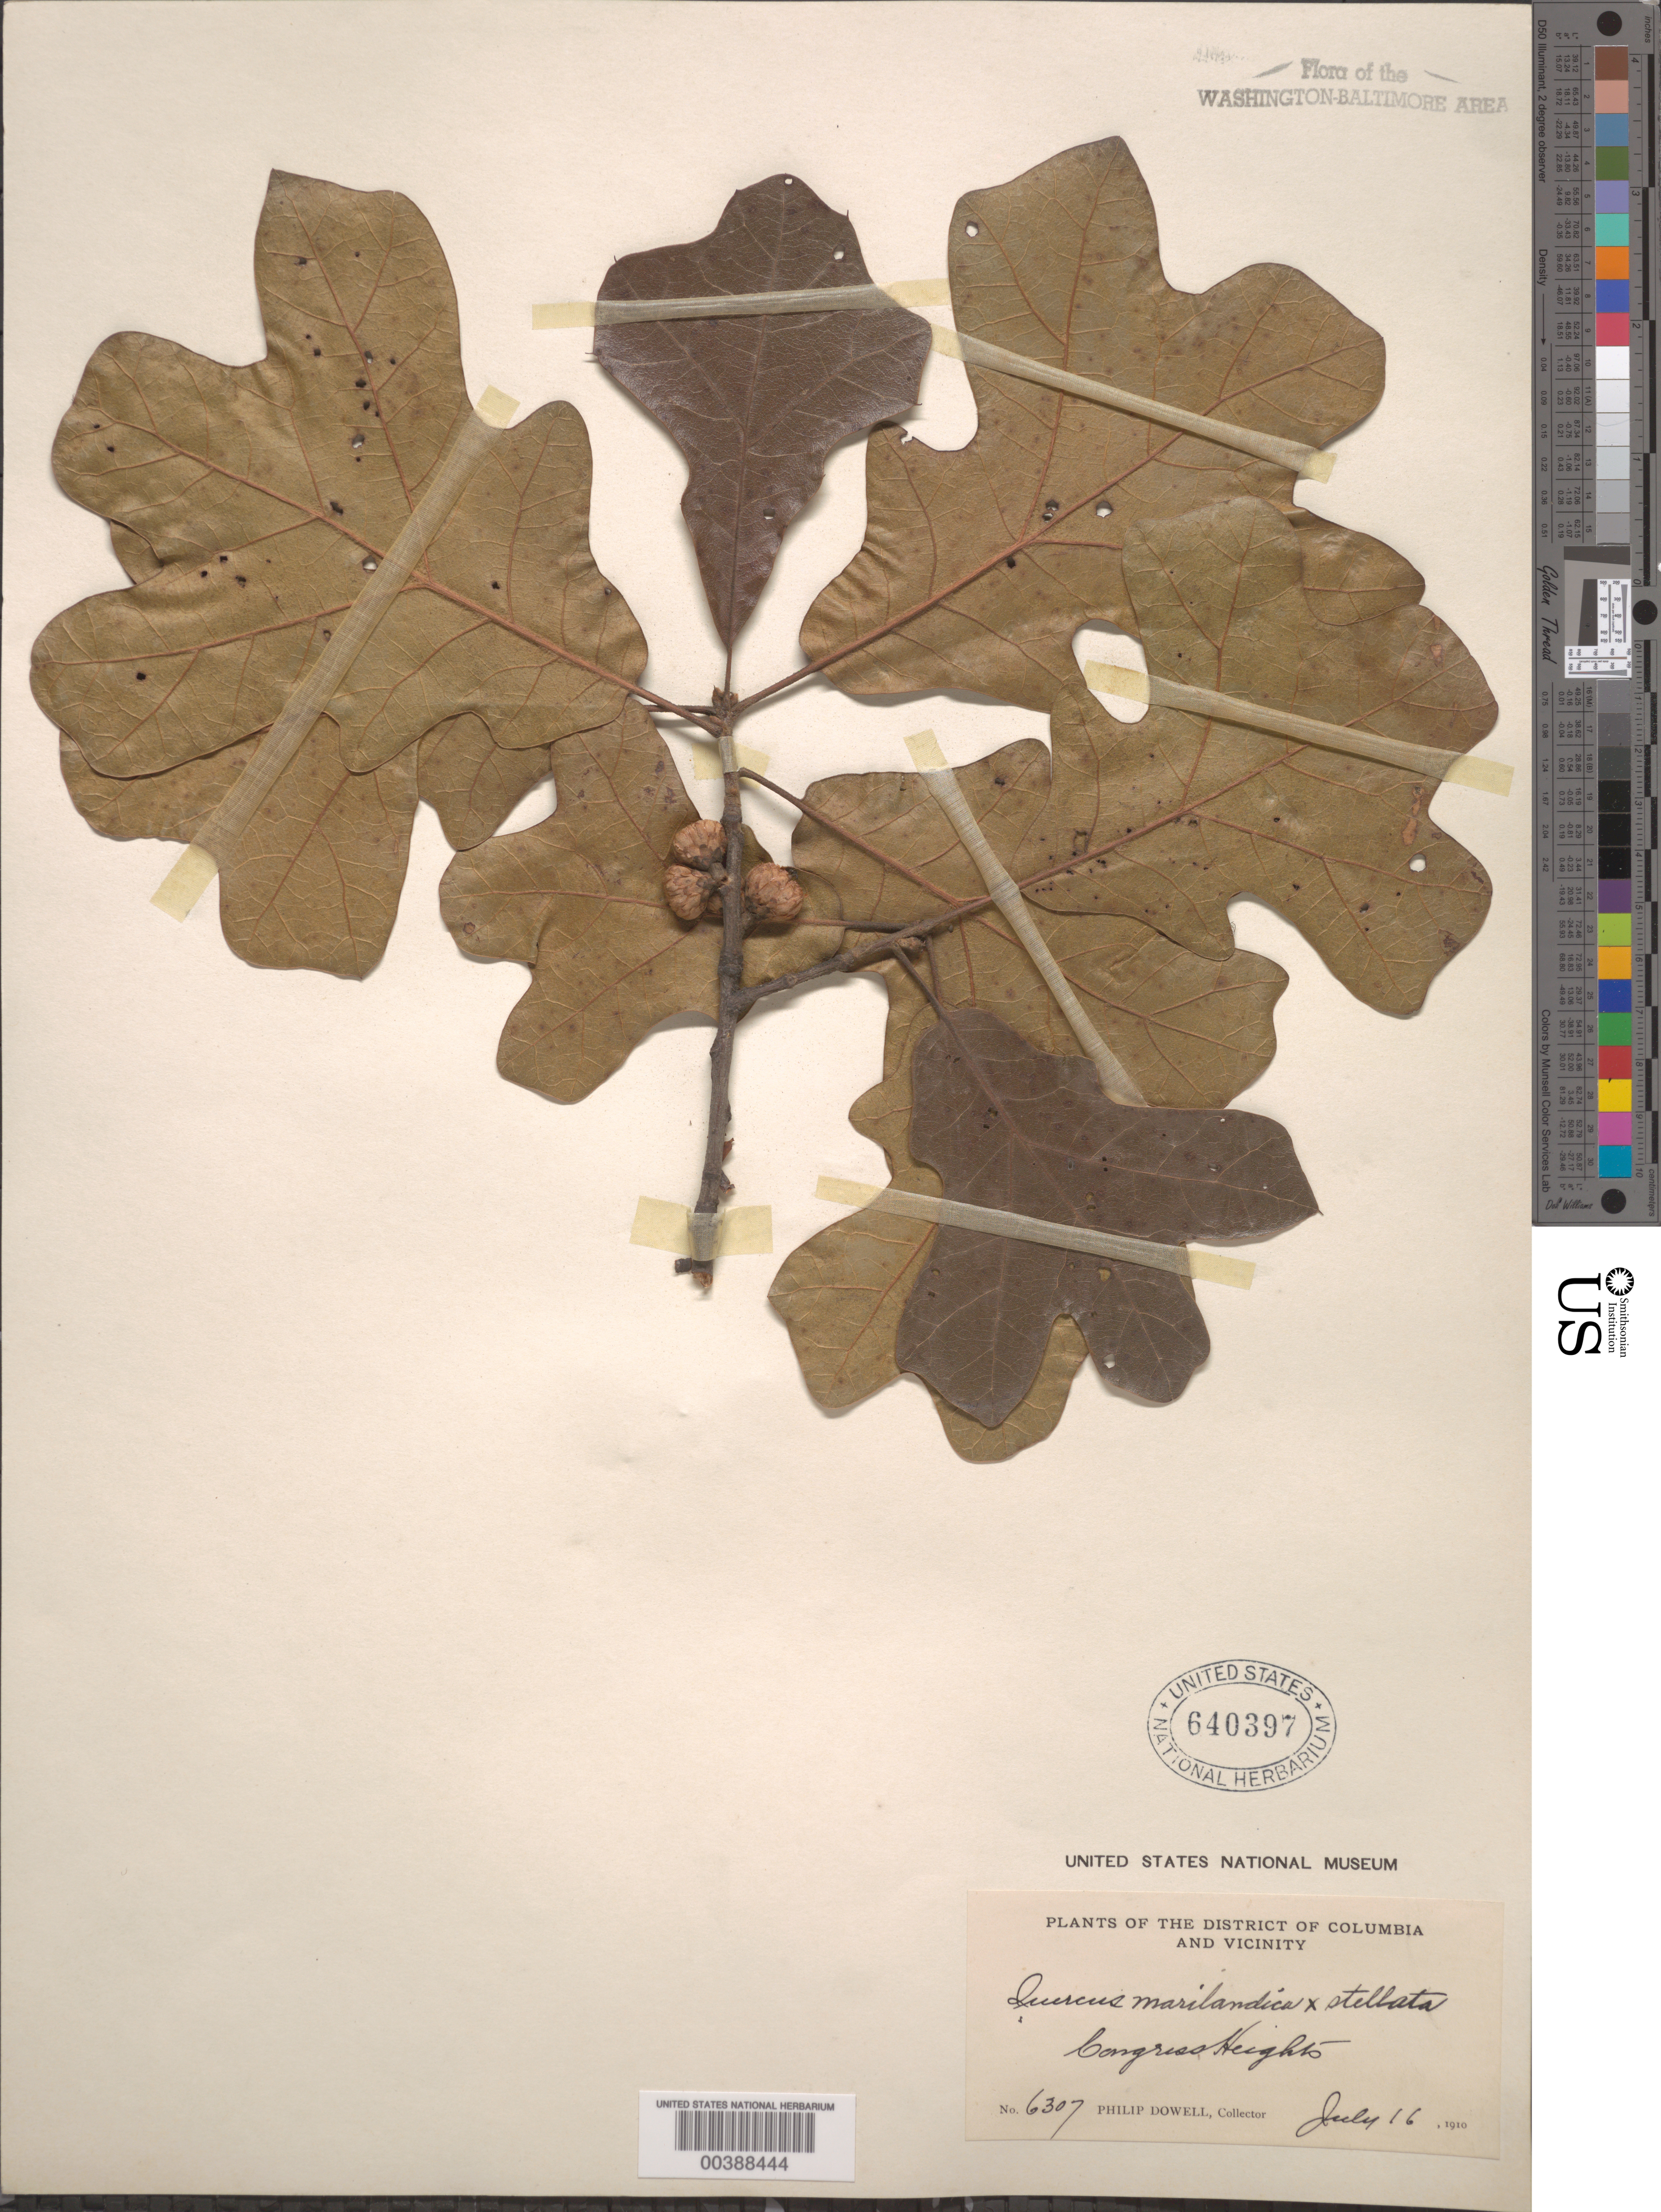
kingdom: Plantae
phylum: Tracheophyta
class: Magnoliopsida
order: Fagales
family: Fagaceae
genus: Quercus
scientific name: Quercus marilandica x Q. stellata Wangenh.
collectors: P. Dowell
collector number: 6307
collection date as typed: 16 Jul 1910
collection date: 1910-07-16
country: United States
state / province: District of Columbia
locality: Congress Heights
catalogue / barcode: US 640397